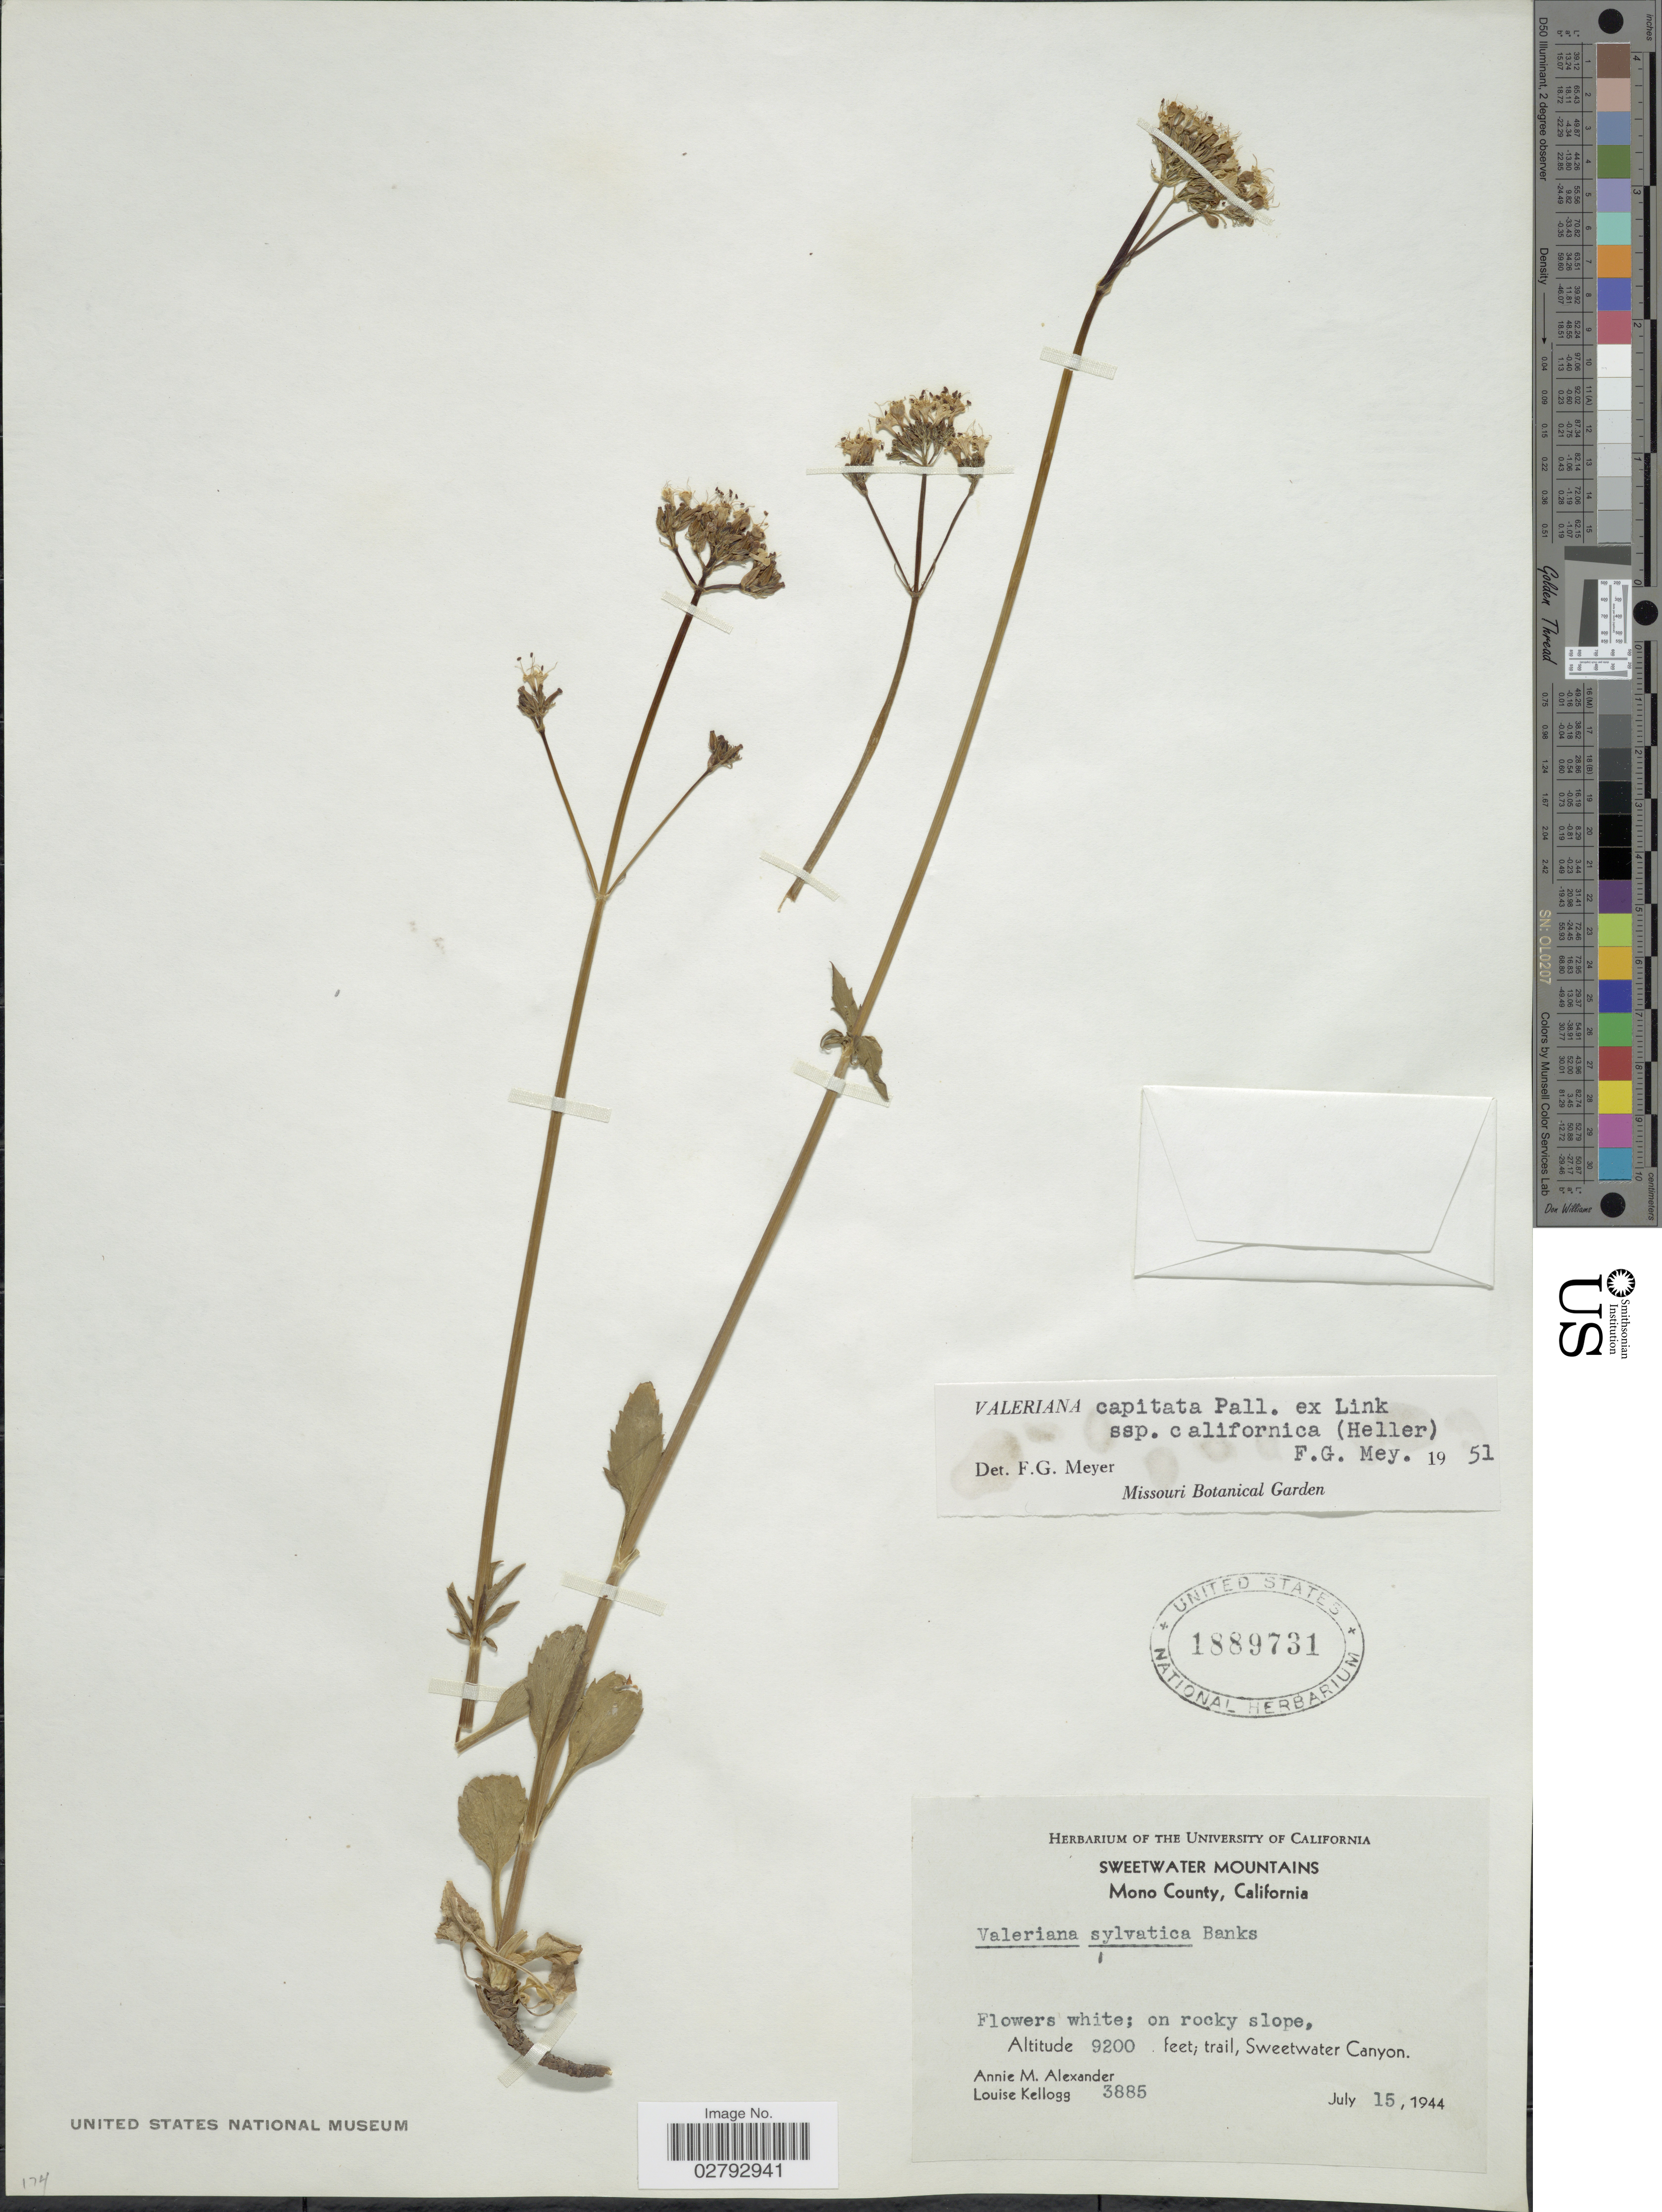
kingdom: Plantae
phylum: Tracheophyta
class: Magnoliopsida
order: Dipsacales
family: Caprifoliaceae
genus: Valeriana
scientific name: Valeriana capitata subsp. californica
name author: (A. Heller) F.G. Mey.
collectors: A. M. Alexander & L. Kellogg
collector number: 3885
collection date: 1944-07-15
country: United States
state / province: California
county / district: Mono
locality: Sweetwater Mountains. Mono County. Trail, Sweetwater Canyon.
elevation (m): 2804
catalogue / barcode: US 1889731